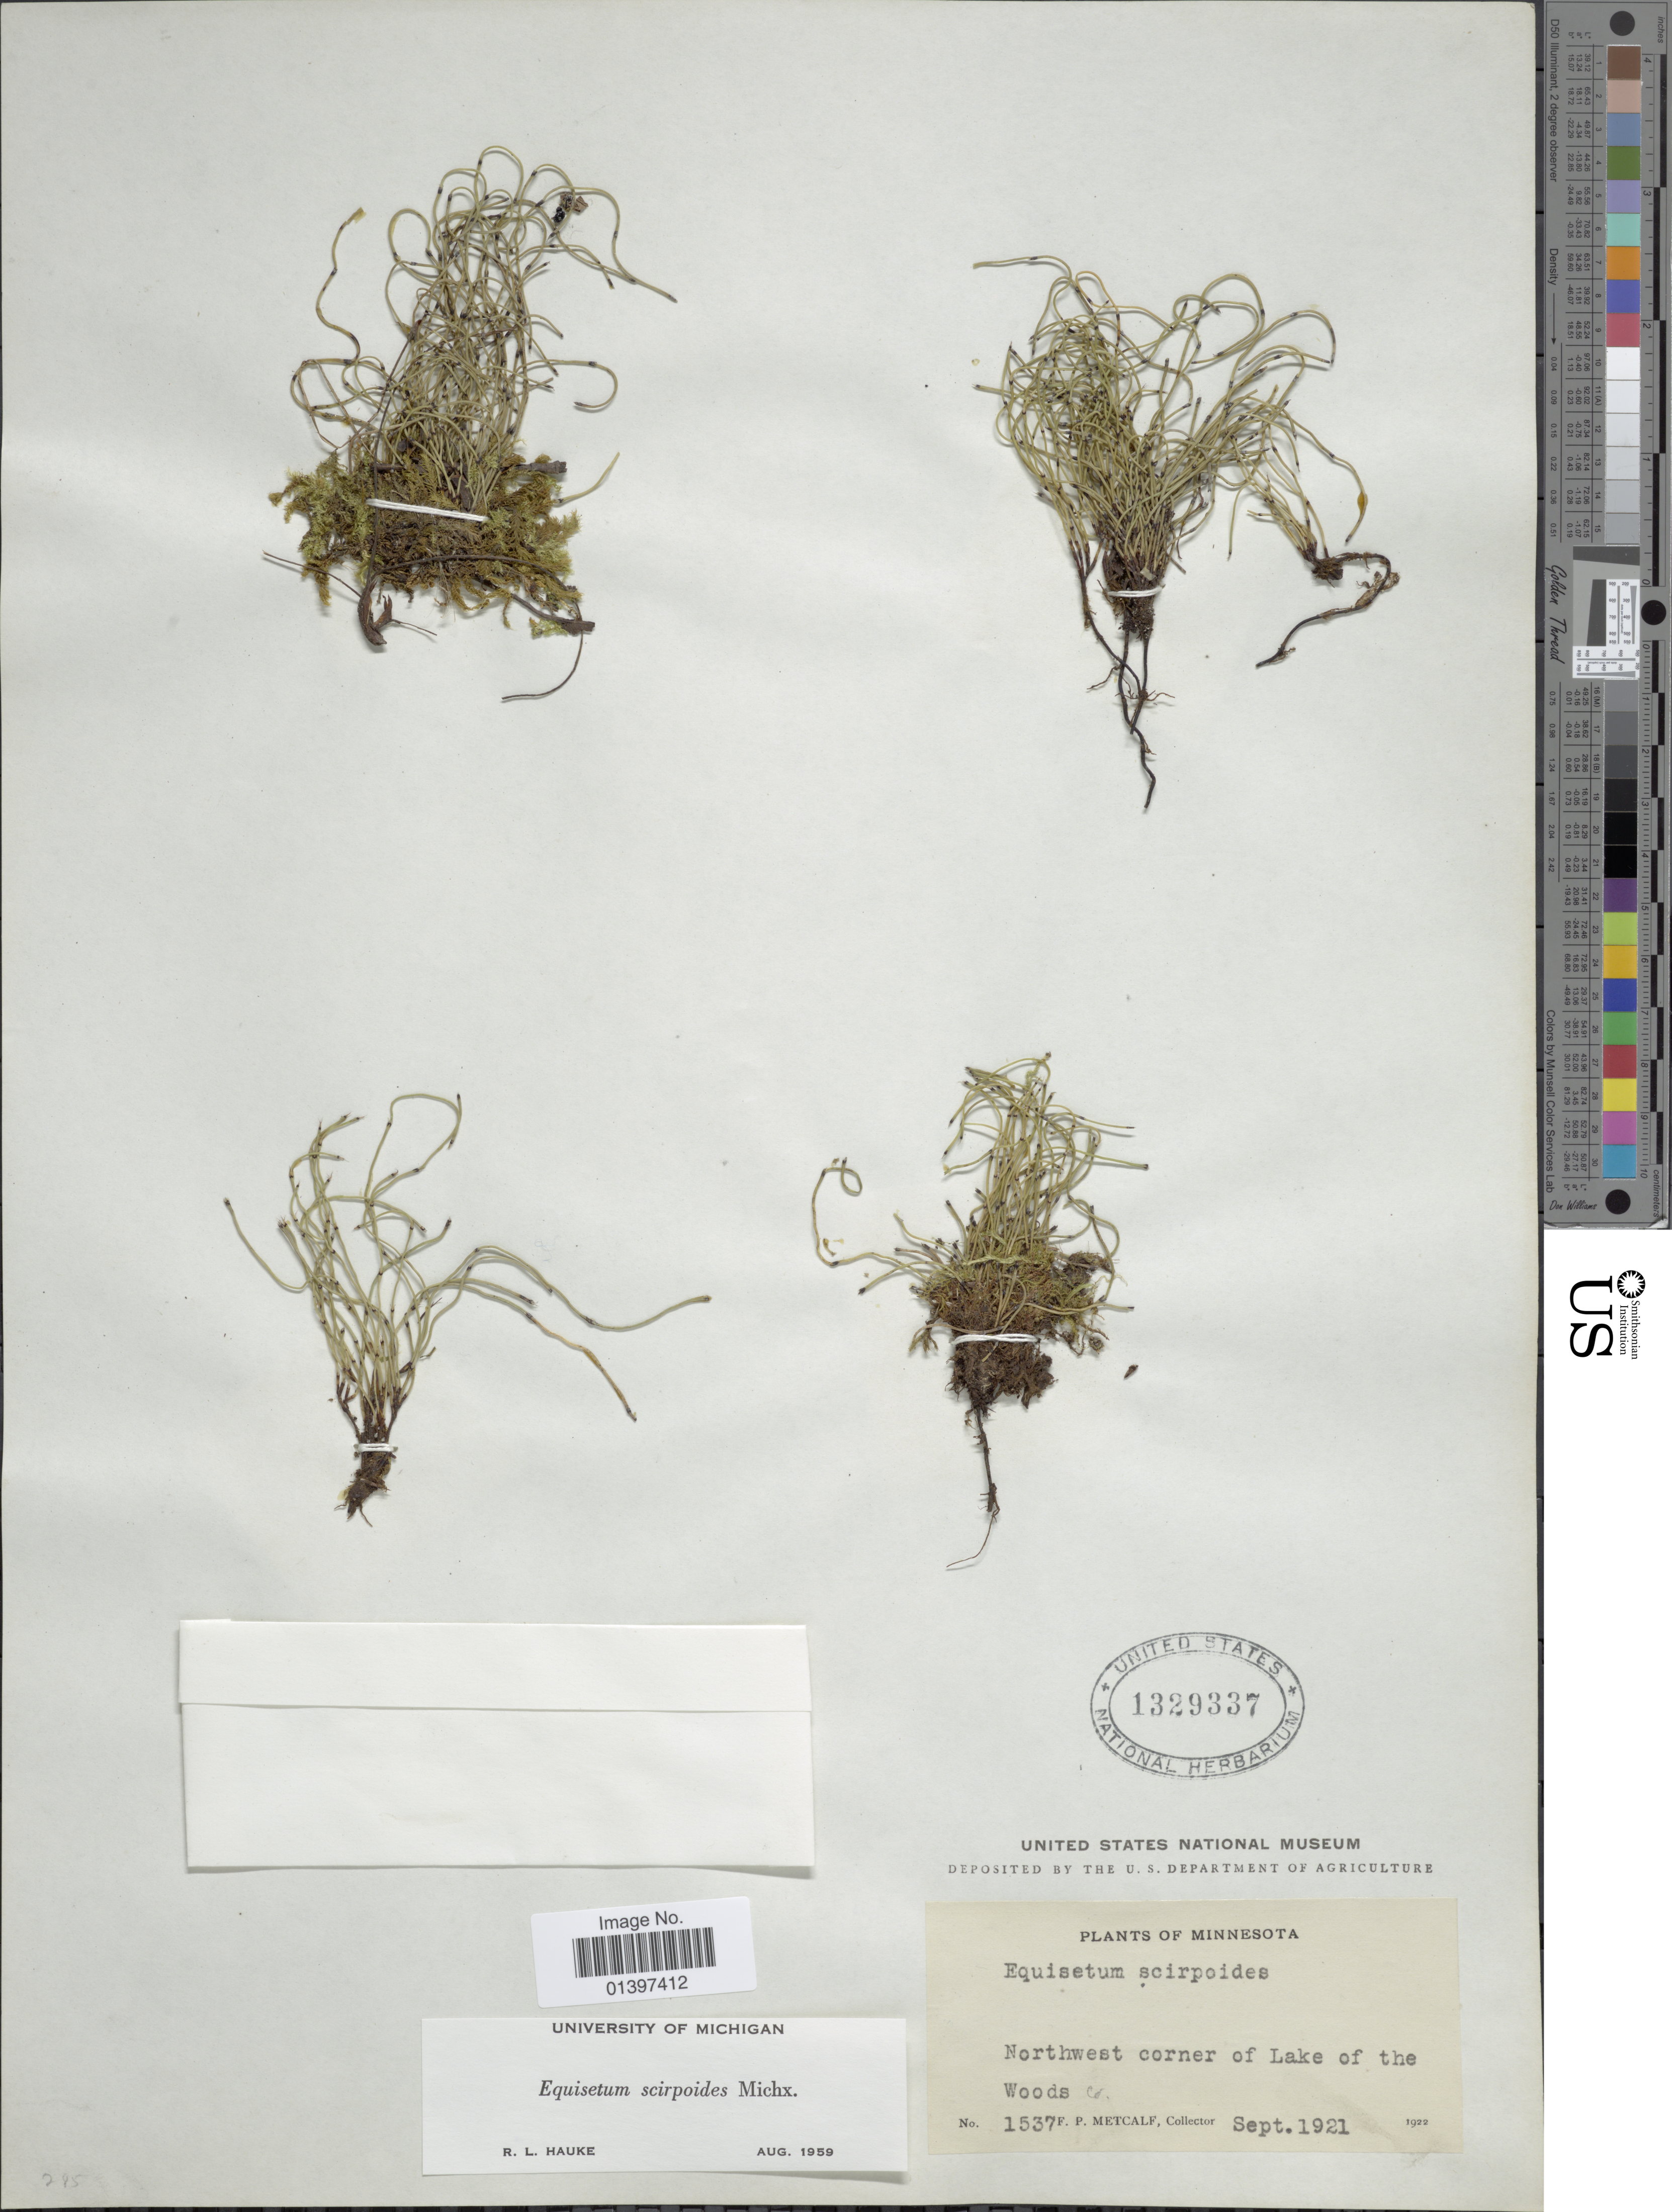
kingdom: Plantae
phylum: Tracheophyta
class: Polypodiopsida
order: Equisetales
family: Equisetaceae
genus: Equisetum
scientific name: Equisetum scirpoides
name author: Michx.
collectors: F. Metcalf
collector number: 1537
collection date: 1921-09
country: United States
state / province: Minnesota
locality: Northwest corner of Lake of the woods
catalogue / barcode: US 1329337